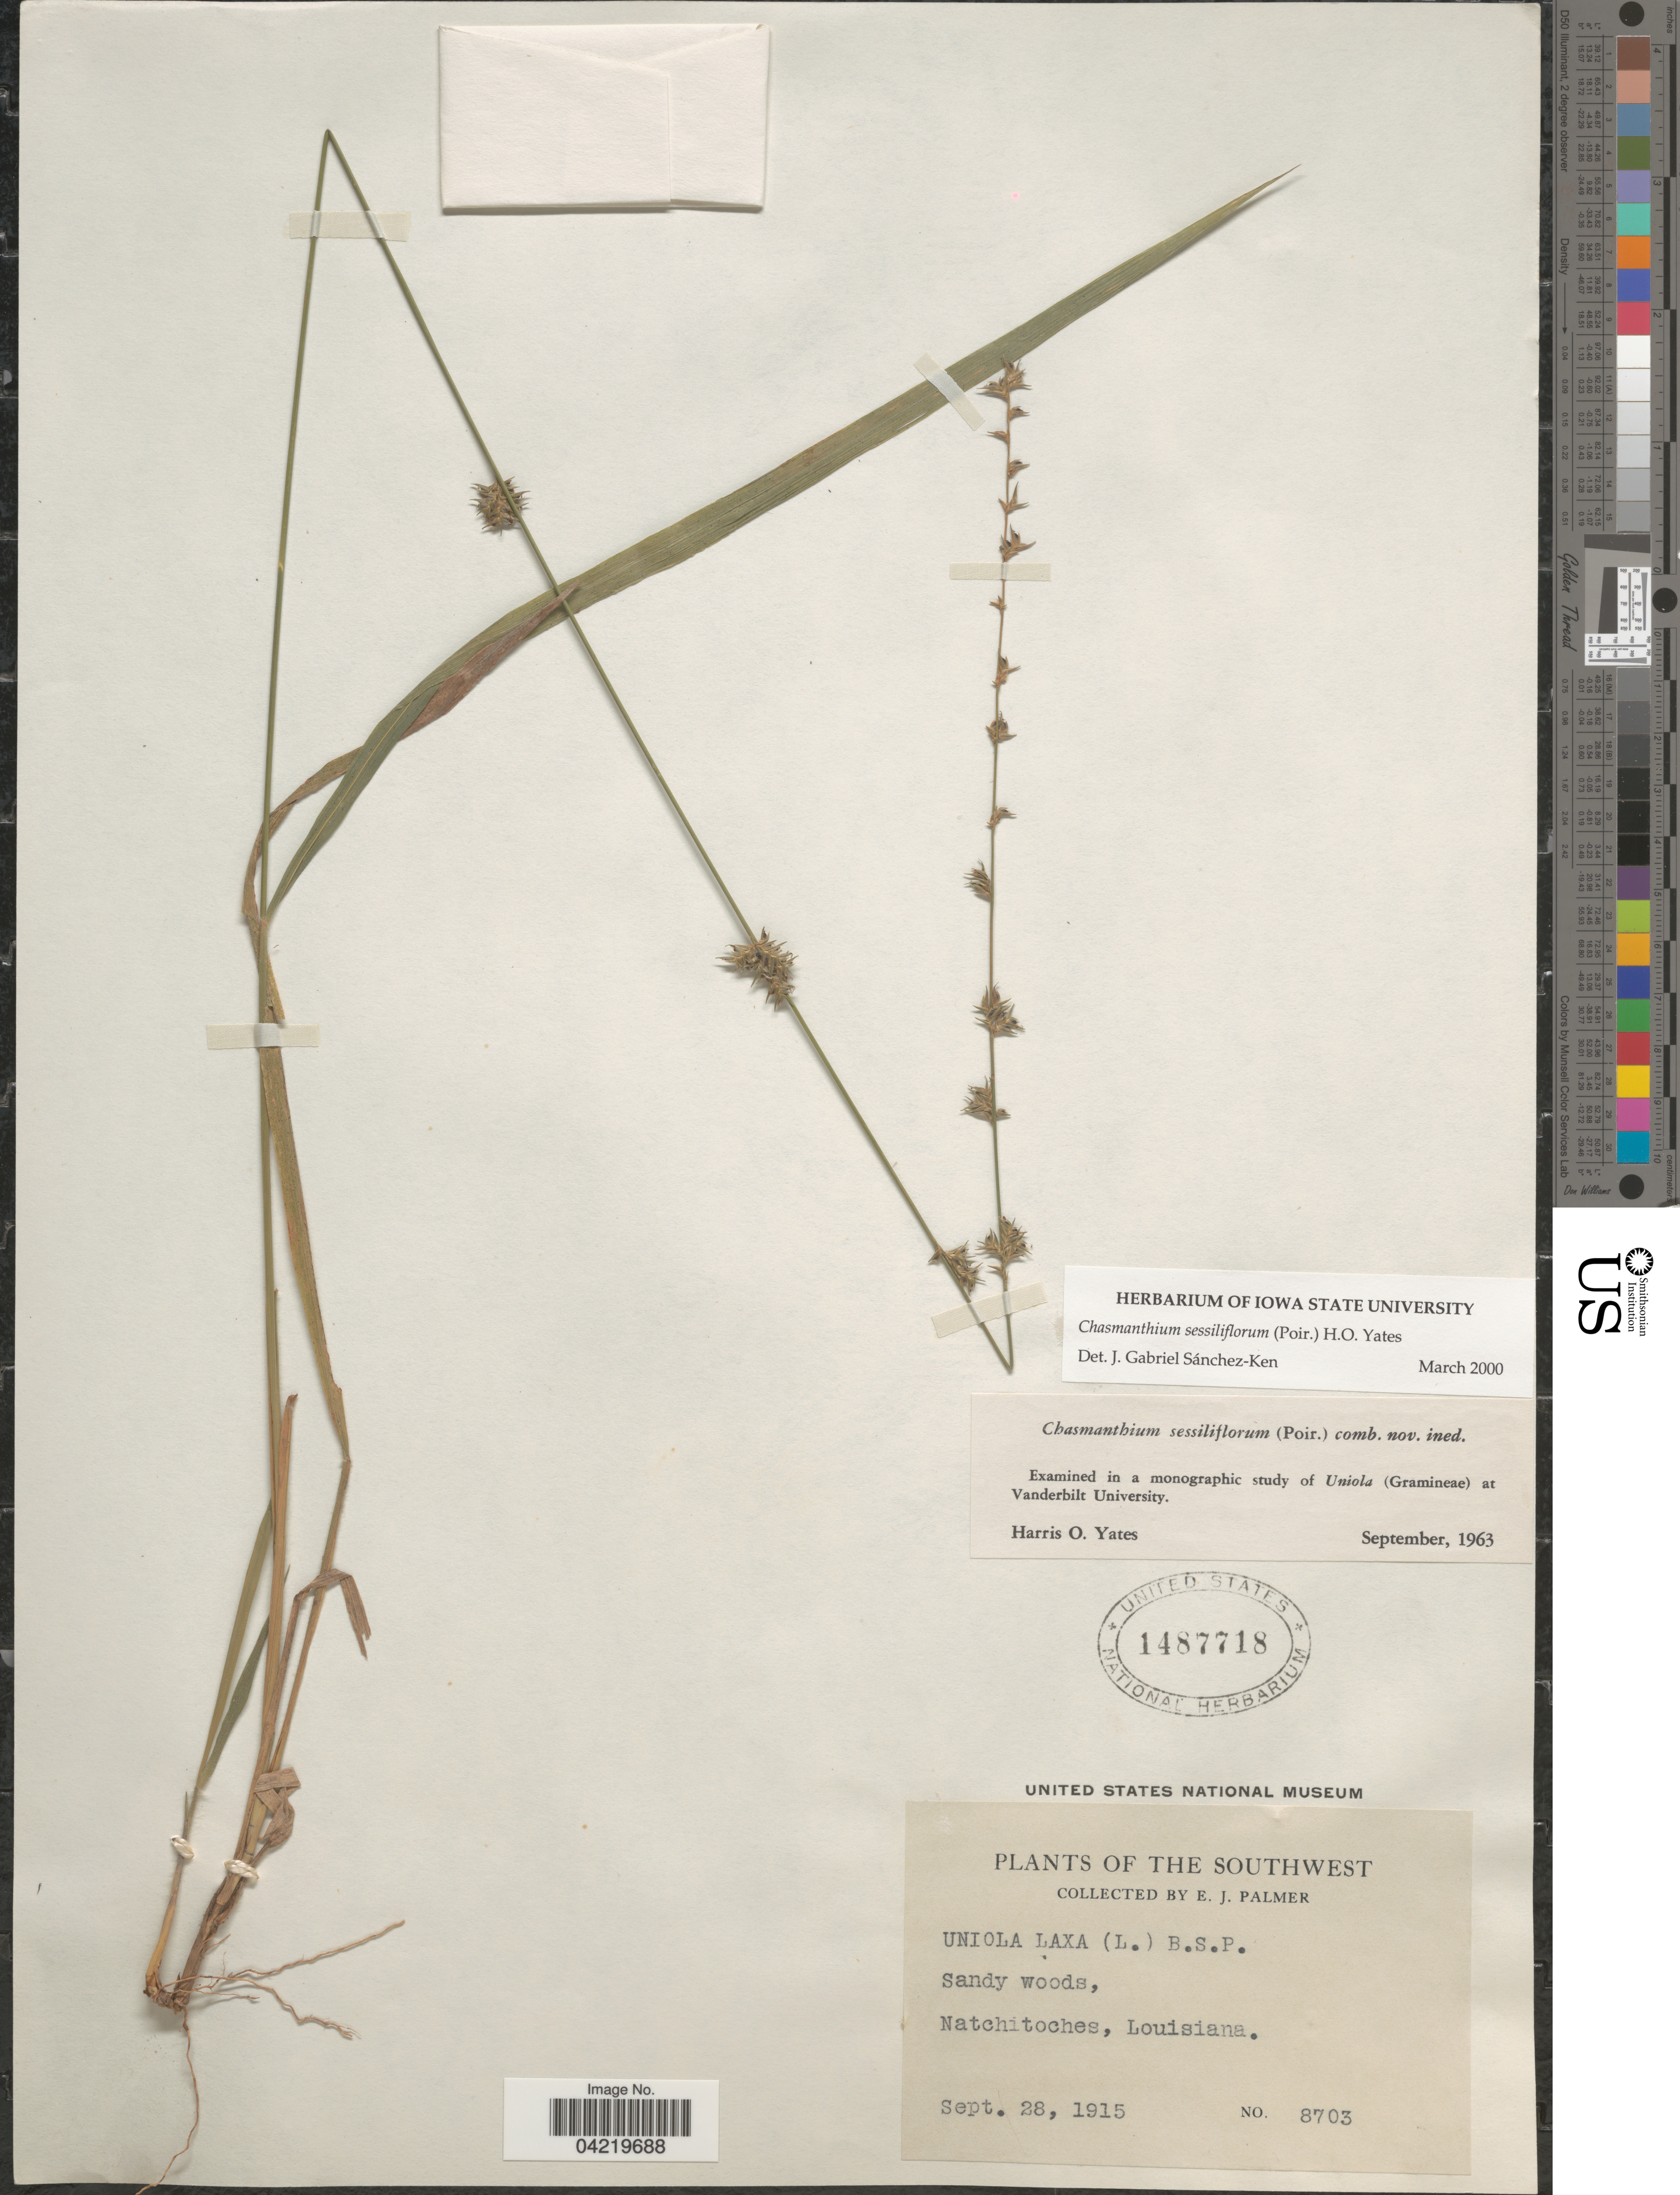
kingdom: Plantae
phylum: Tracheophyta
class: Liliopsida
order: Poales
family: Poaceae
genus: Chasmanthium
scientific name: Chasmanthium laxum subsp. sessiliflorum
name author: (L.) H.O. Yates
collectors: E. J. Palmer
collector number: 8703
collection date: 1915-09-28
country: United States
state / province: Louisiana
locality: The Southwest. Sandy woods, Natchitoches.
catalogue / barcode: US 1487718